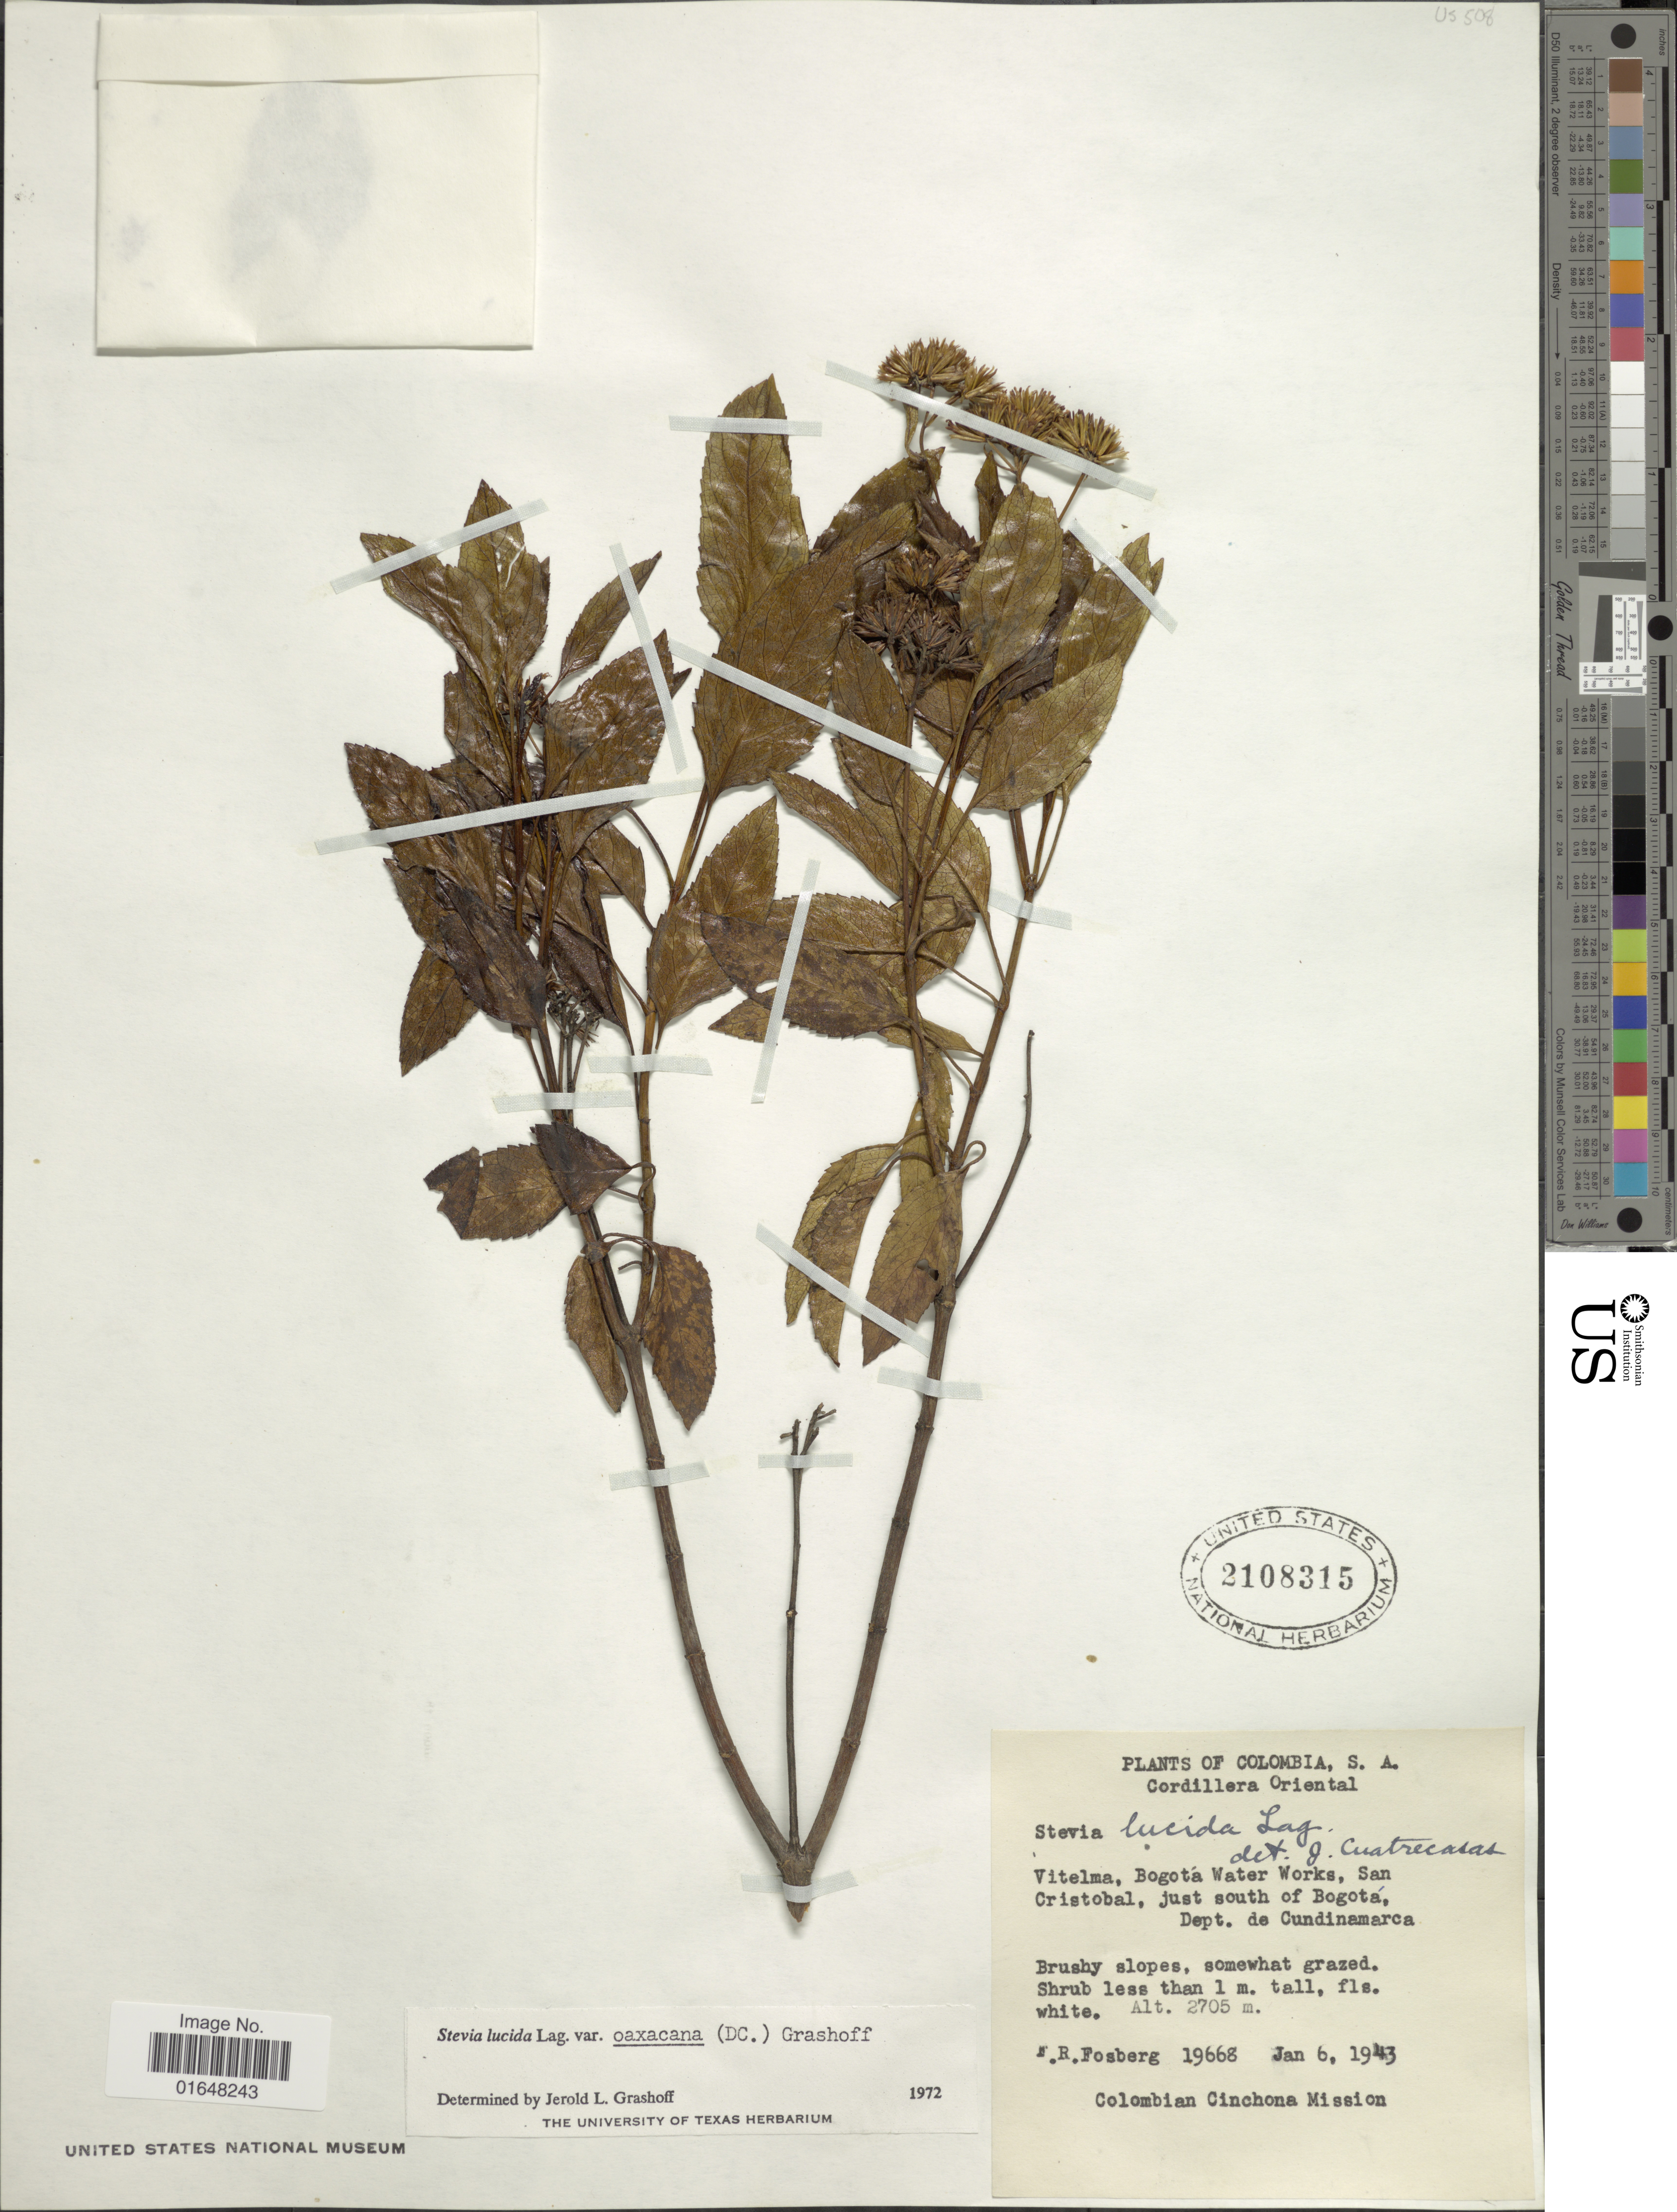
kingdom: Plantae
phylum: Tracheophyta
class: Magnoliopsida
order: Asterales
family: Asteraceae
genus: Stevia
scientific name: Stevia lucida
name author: Lag.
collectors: F. R. Fosberg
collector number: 19668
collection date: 1943-01-06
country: Colombia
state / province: Cundinamarca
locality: Cordillera Oriental, Vitelma, Bogota Water Works, San Cristobal, just south of Bogota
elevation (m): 2705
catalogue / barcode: US 2108315